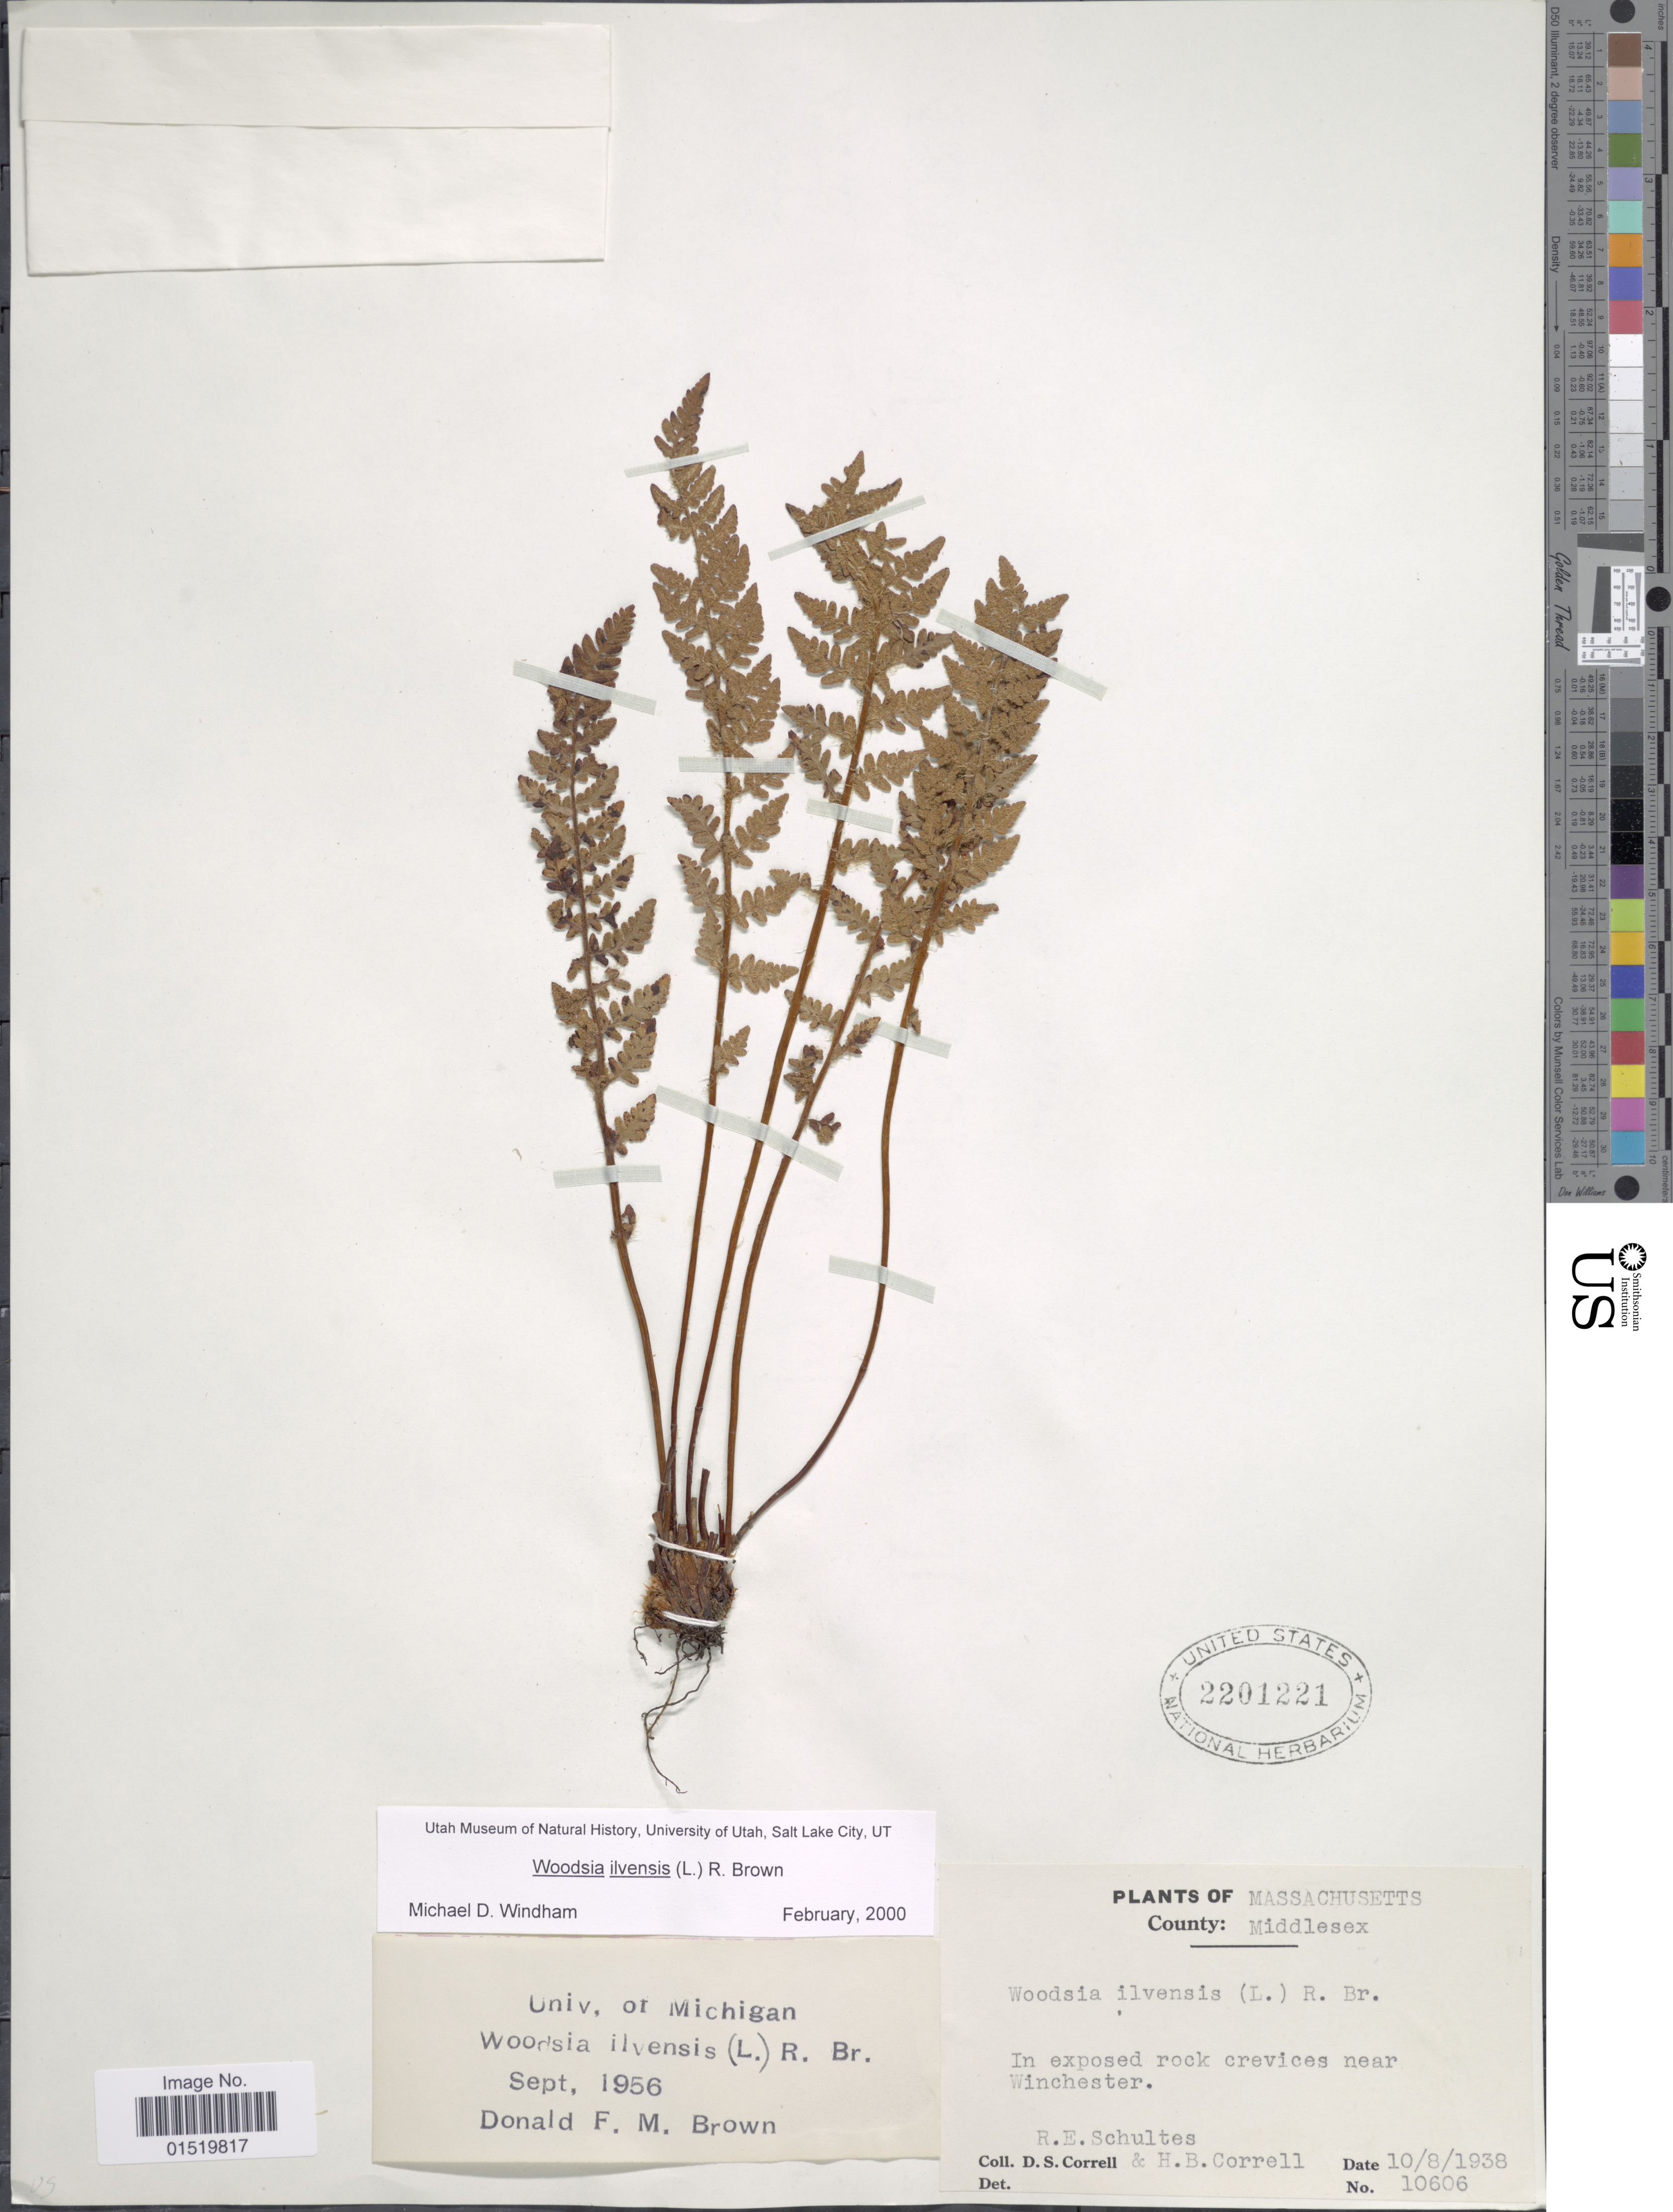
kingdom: Plantae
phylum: Tracheophyta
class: Polypodiopsida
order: Polypodiales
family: Woodsiaceae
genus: Woodsia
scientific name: Woodsia ilvensis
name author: (L.) R. Br.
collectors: D. S. Correll, H. Correll & R. E. Schultes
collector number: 10606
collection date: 1938-10-08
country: United States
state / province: Massachusetts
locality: County: Middlesex, In exposed ock crevices near Winchester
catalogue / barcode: US 2201221